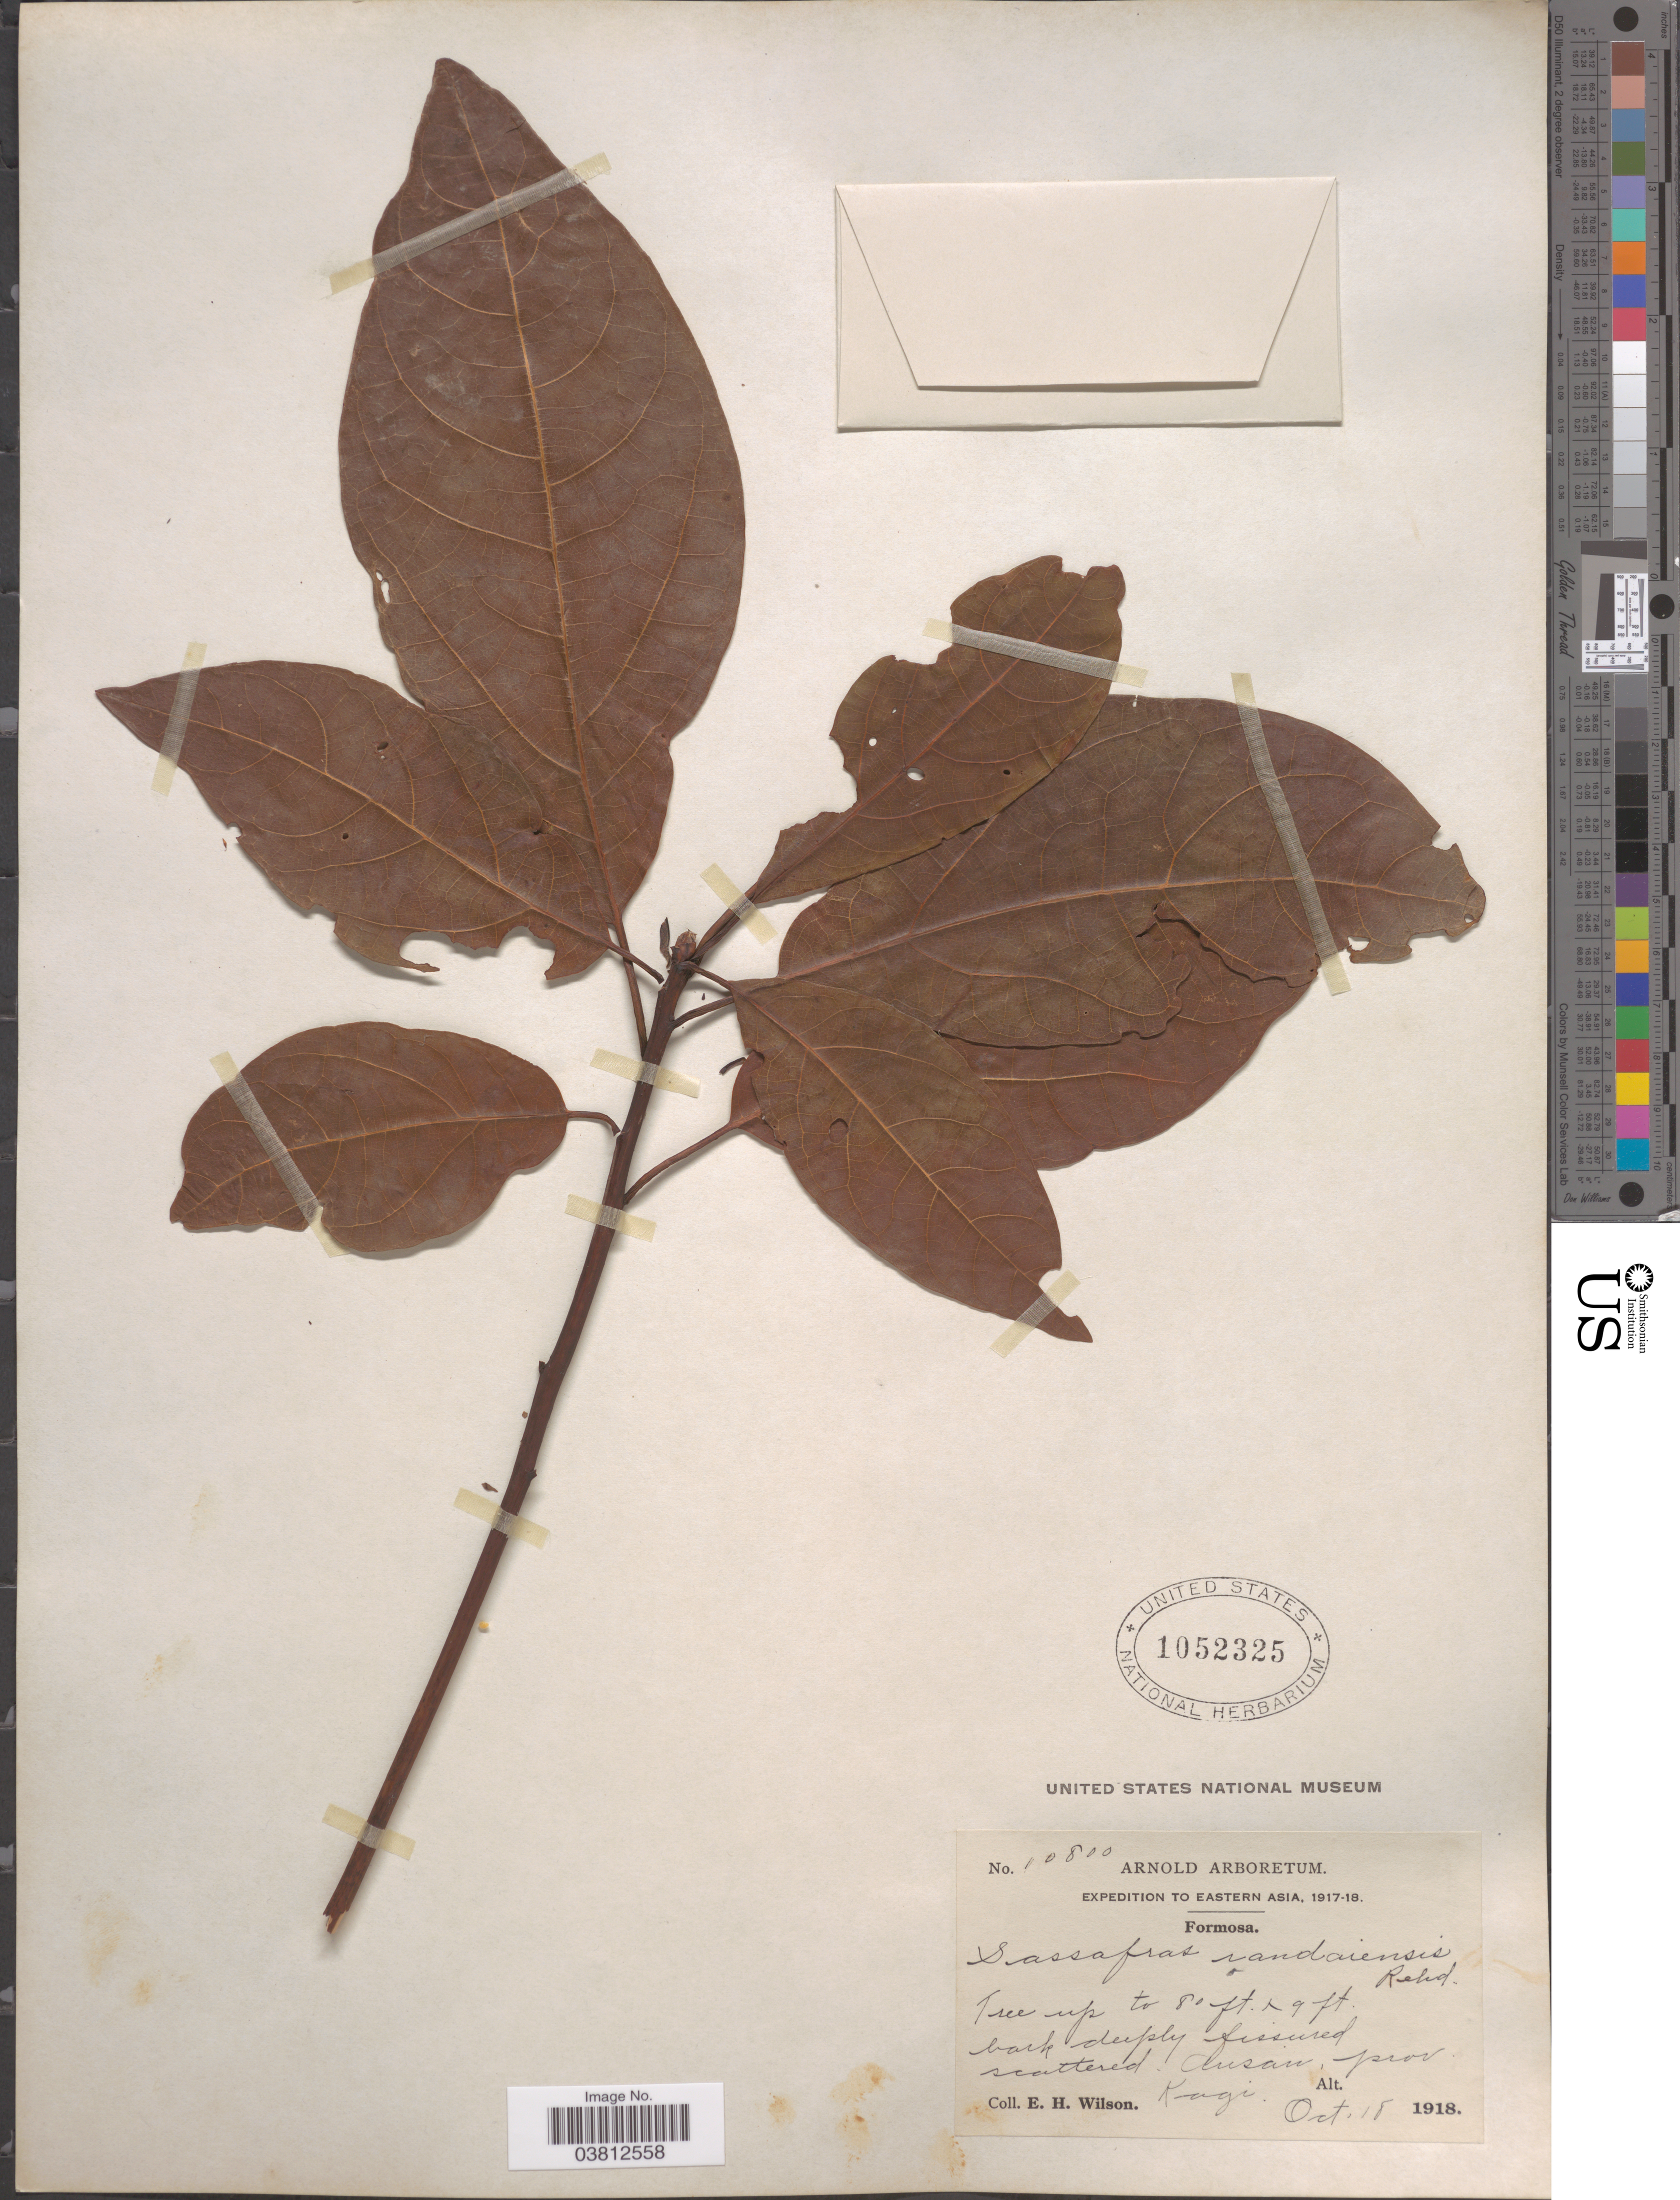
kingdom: Plantae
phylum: Tracheophyta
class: Magnoliopsida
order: Laurales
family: Lauraceae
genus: Sassafras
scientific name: Sassafras randaiense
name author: Rehder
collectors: E. Wilson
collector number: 10800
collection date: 1918-10-18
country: Taiwan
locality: Eastern Asia. Formosa. Arisan Prov. Kagi.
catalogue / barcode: US 1052325